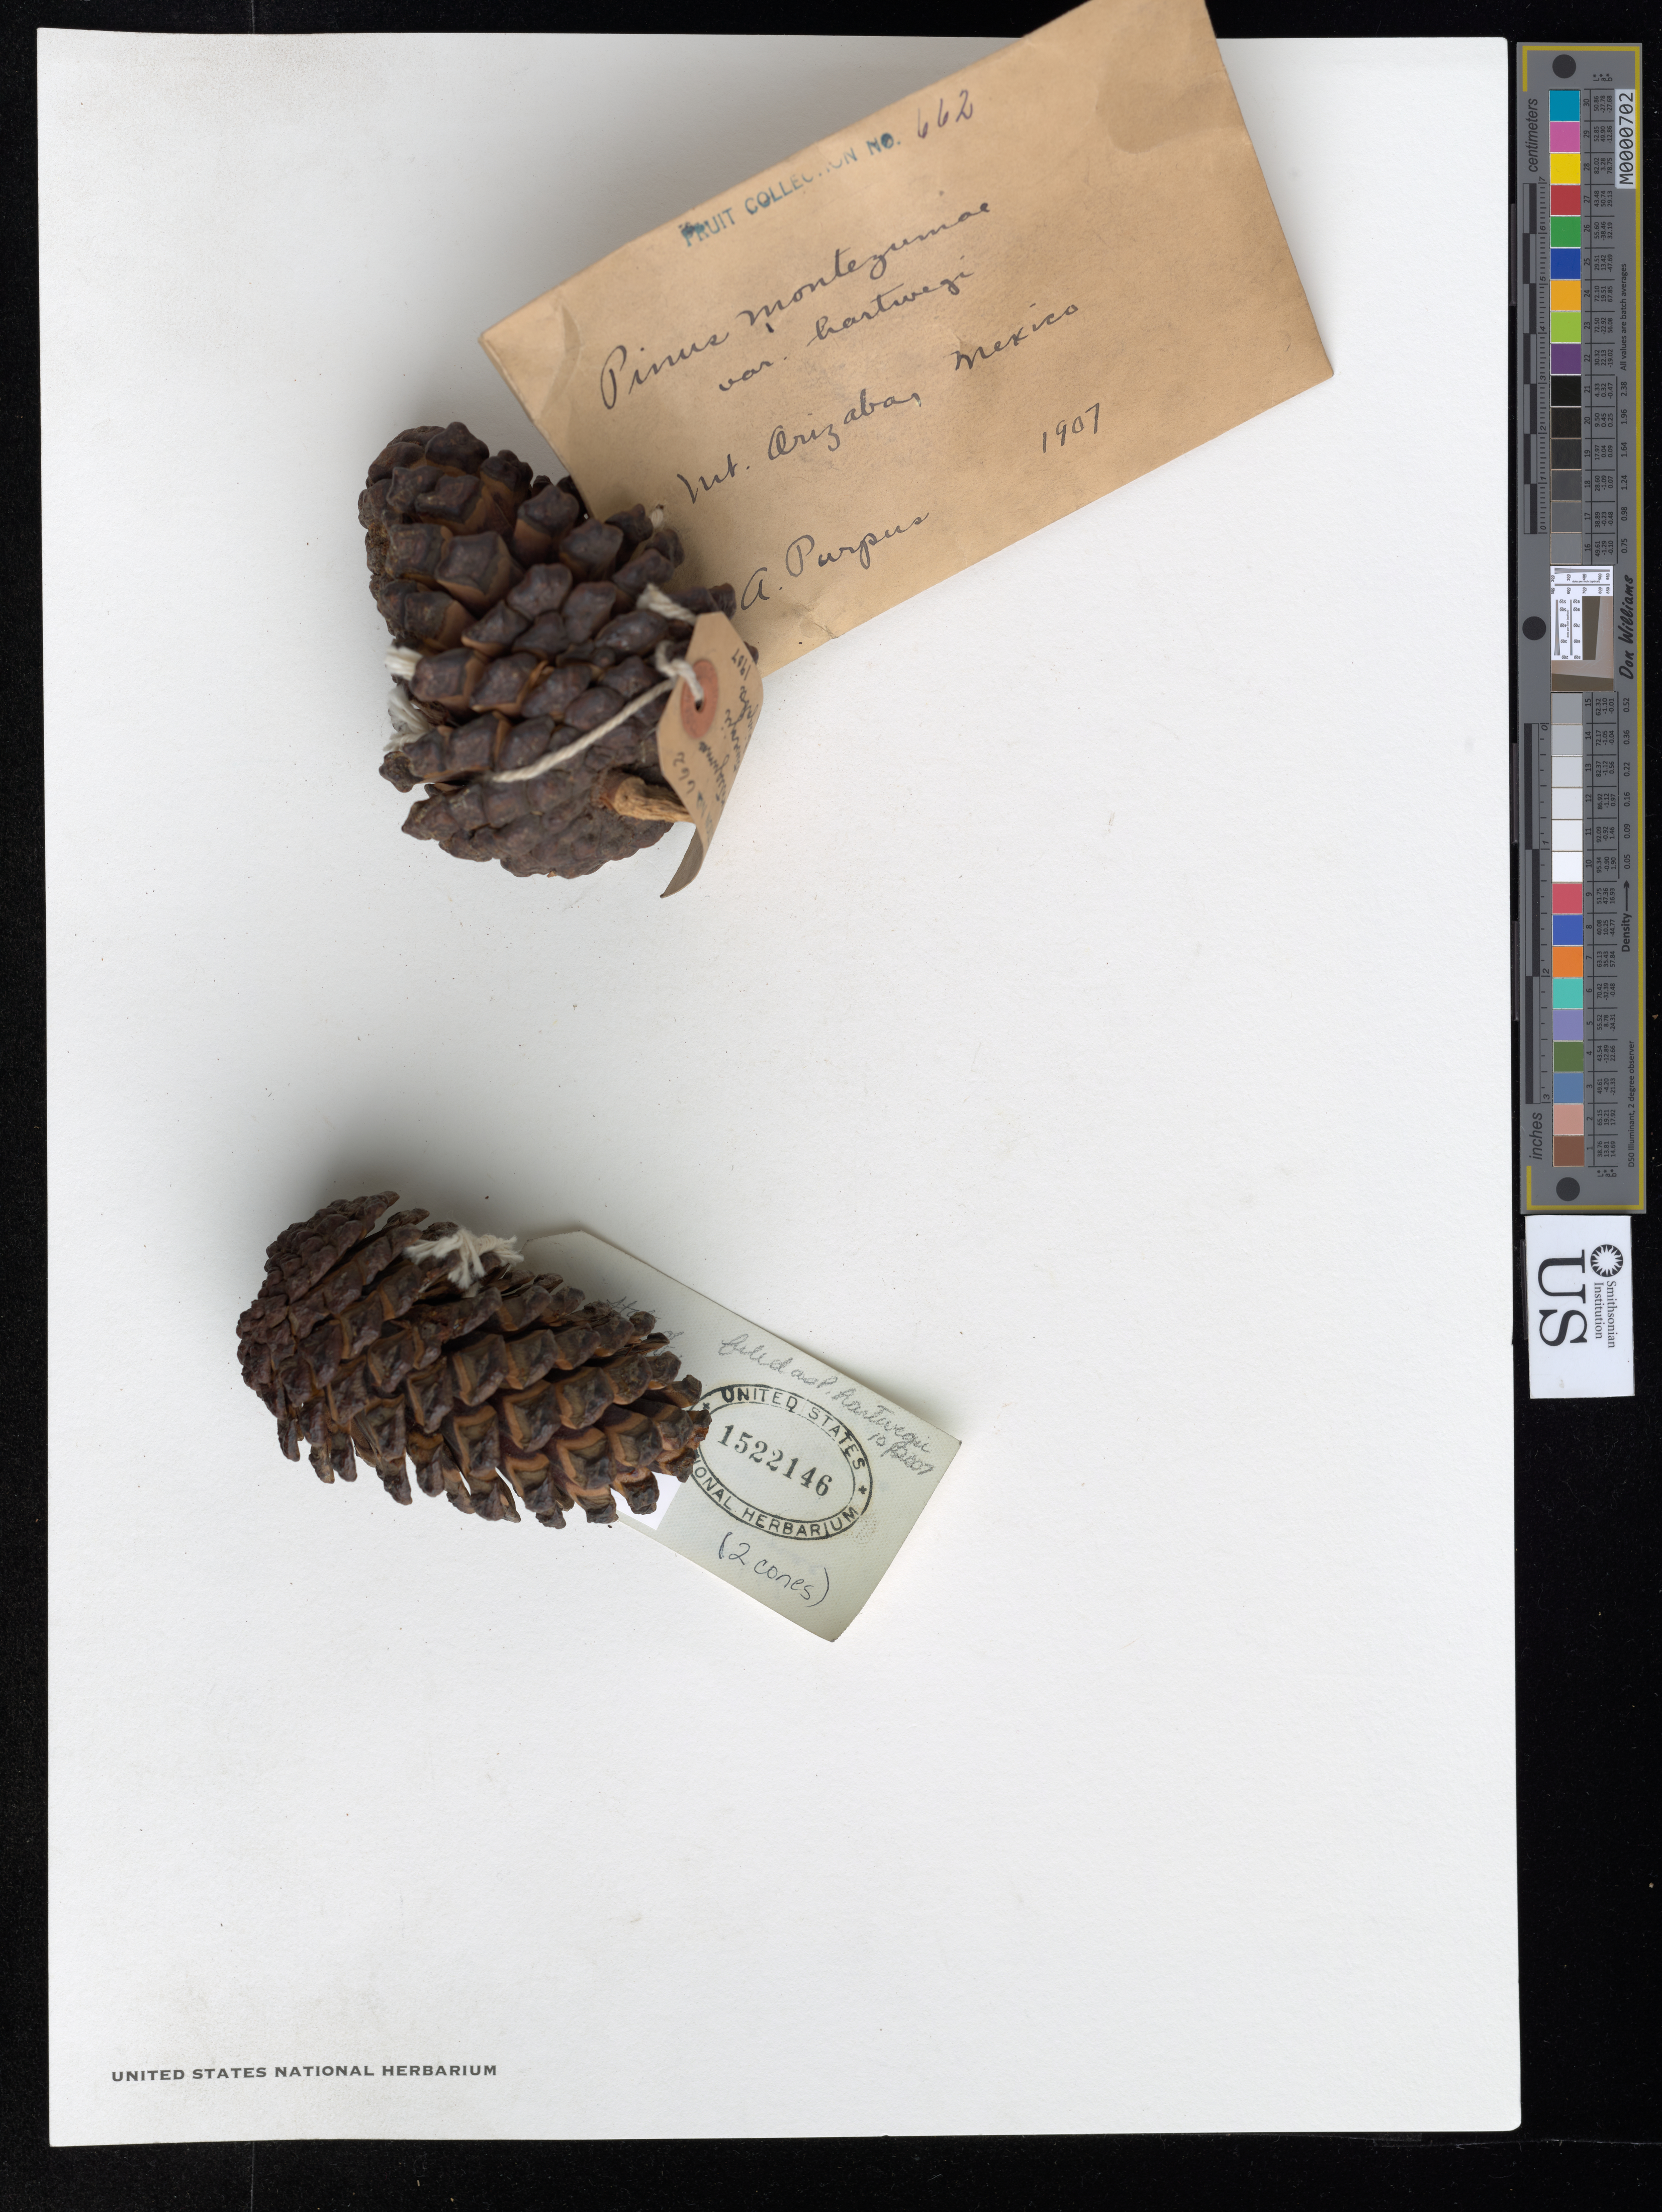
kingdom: Plantae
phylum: Tracheophyta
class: Pinopsida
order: Pinales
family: Pinaceae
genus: Pinus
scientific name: Pinus hartwegii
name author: Lindl.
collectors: C. A. Purpus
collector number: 662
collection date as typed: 1907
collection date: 1907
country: Mexico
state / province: Puebla / Veracruz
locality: Mount Orizaba.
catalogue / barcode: US 1522146